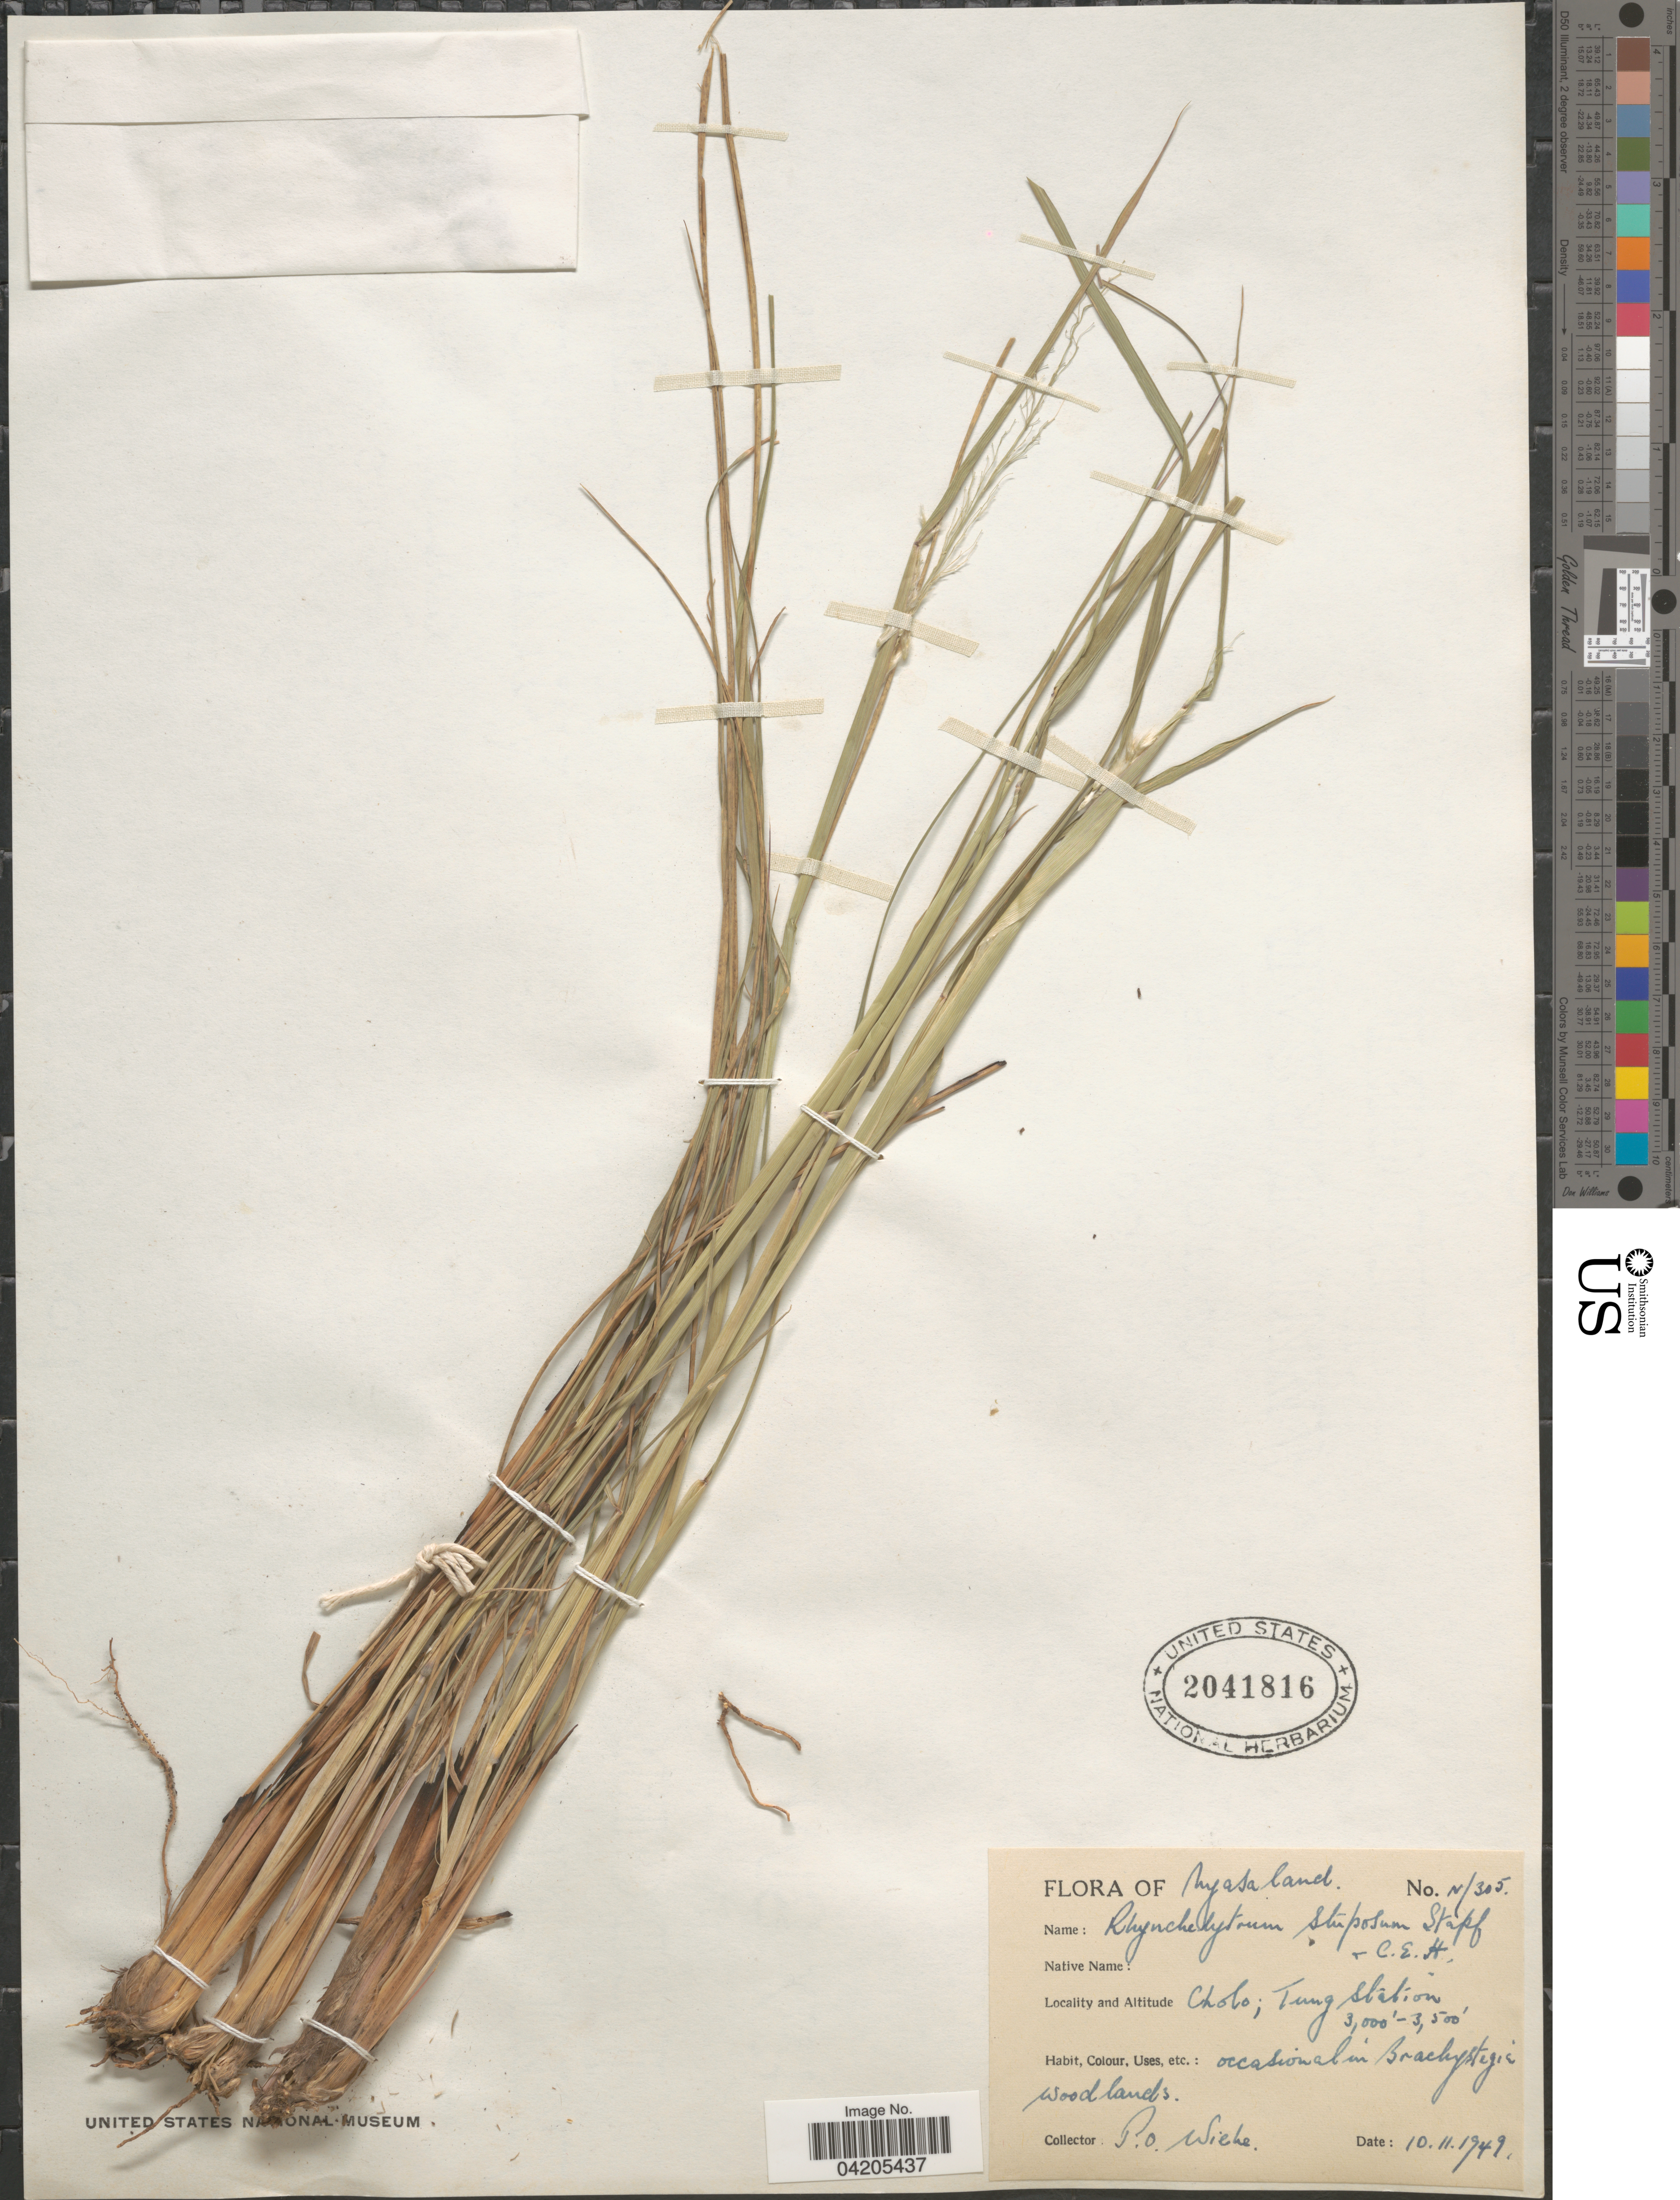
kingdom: Plantae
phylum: Tracheophyta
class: Liliopsida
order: Poales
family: Poaceae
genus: Melinis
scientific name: Melinis nerviglumis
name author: (Franch.) Zizka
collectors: P. Wiehe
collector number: N/305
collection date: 1949-11-10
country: Malawi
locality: Nyasaland. Cholo; Tung Station.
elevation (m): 914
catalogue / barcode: US 2041816